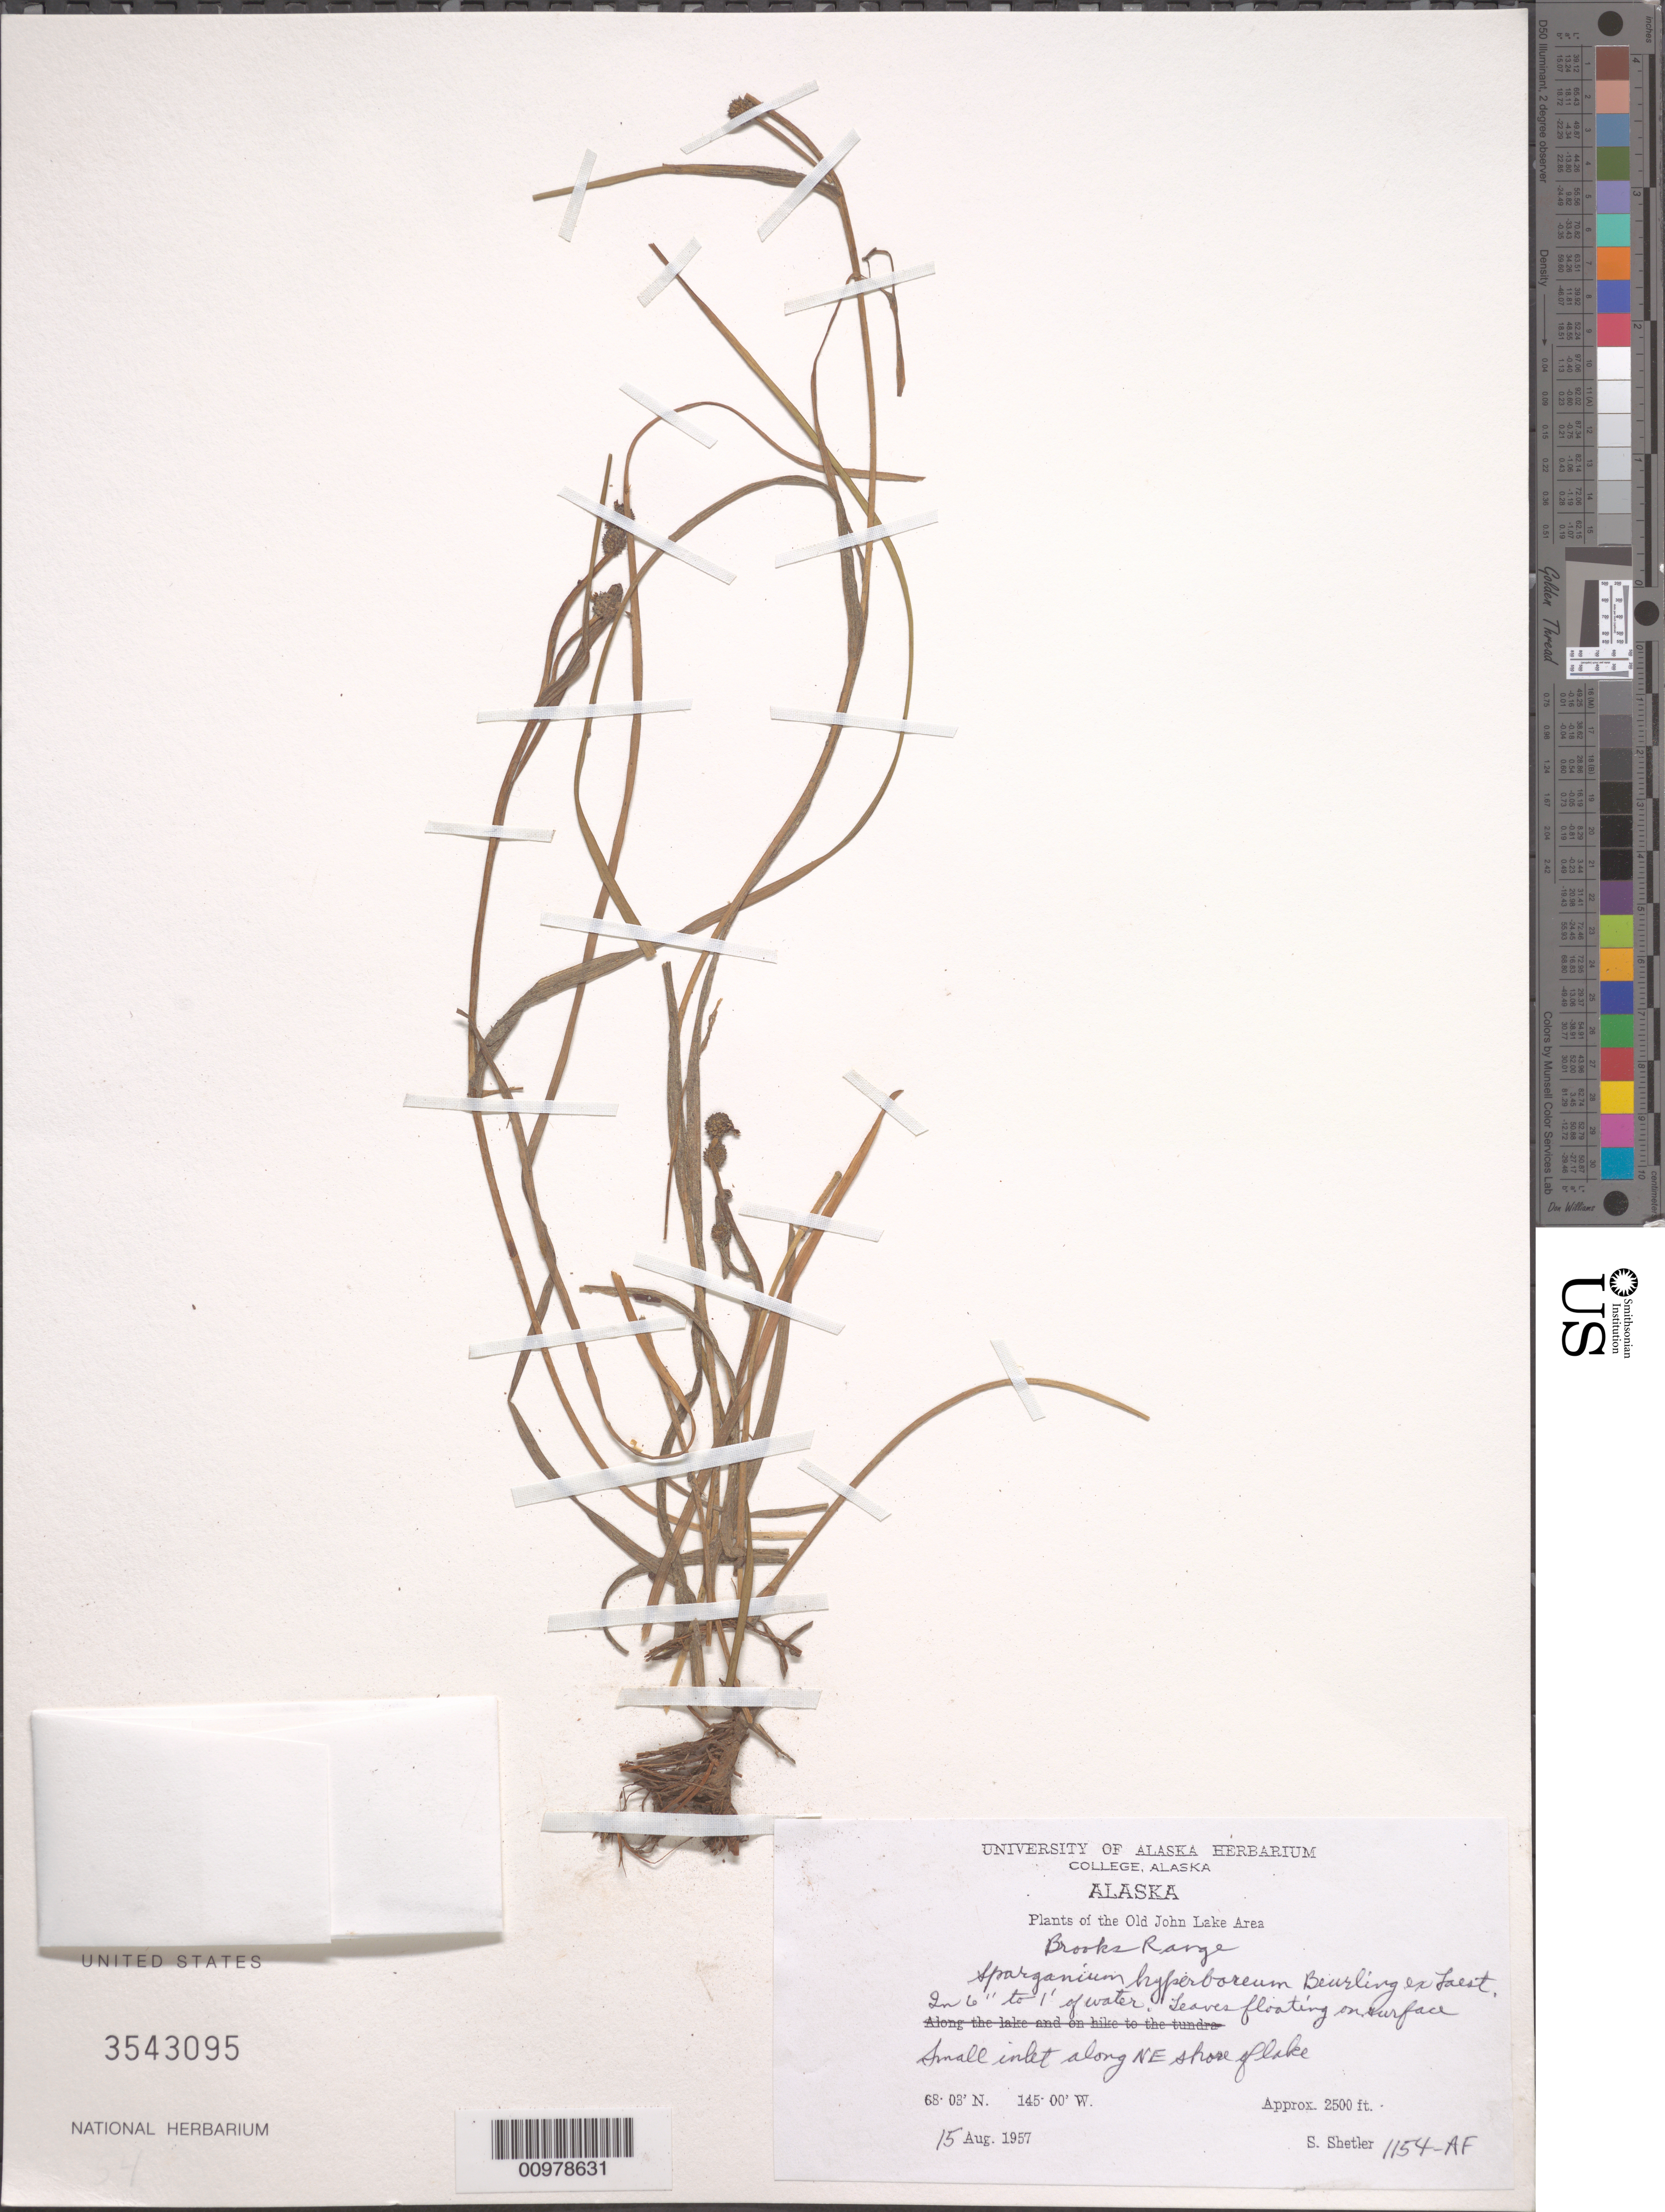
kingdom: Plantae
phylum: Tracheophyta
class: Liliopsida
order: Poales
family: Typhaceae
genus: Sparganium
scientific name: Sparganium hyperboreum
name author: Beurl. ex Laest.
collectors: S. Shetler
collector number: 1154-AF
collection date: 1957-08-15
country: United States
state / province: Alaska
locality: Old John Lake Area. Brooks Range. Small inlet along NE shore of lake.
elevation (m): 762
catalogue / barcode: US 3543095